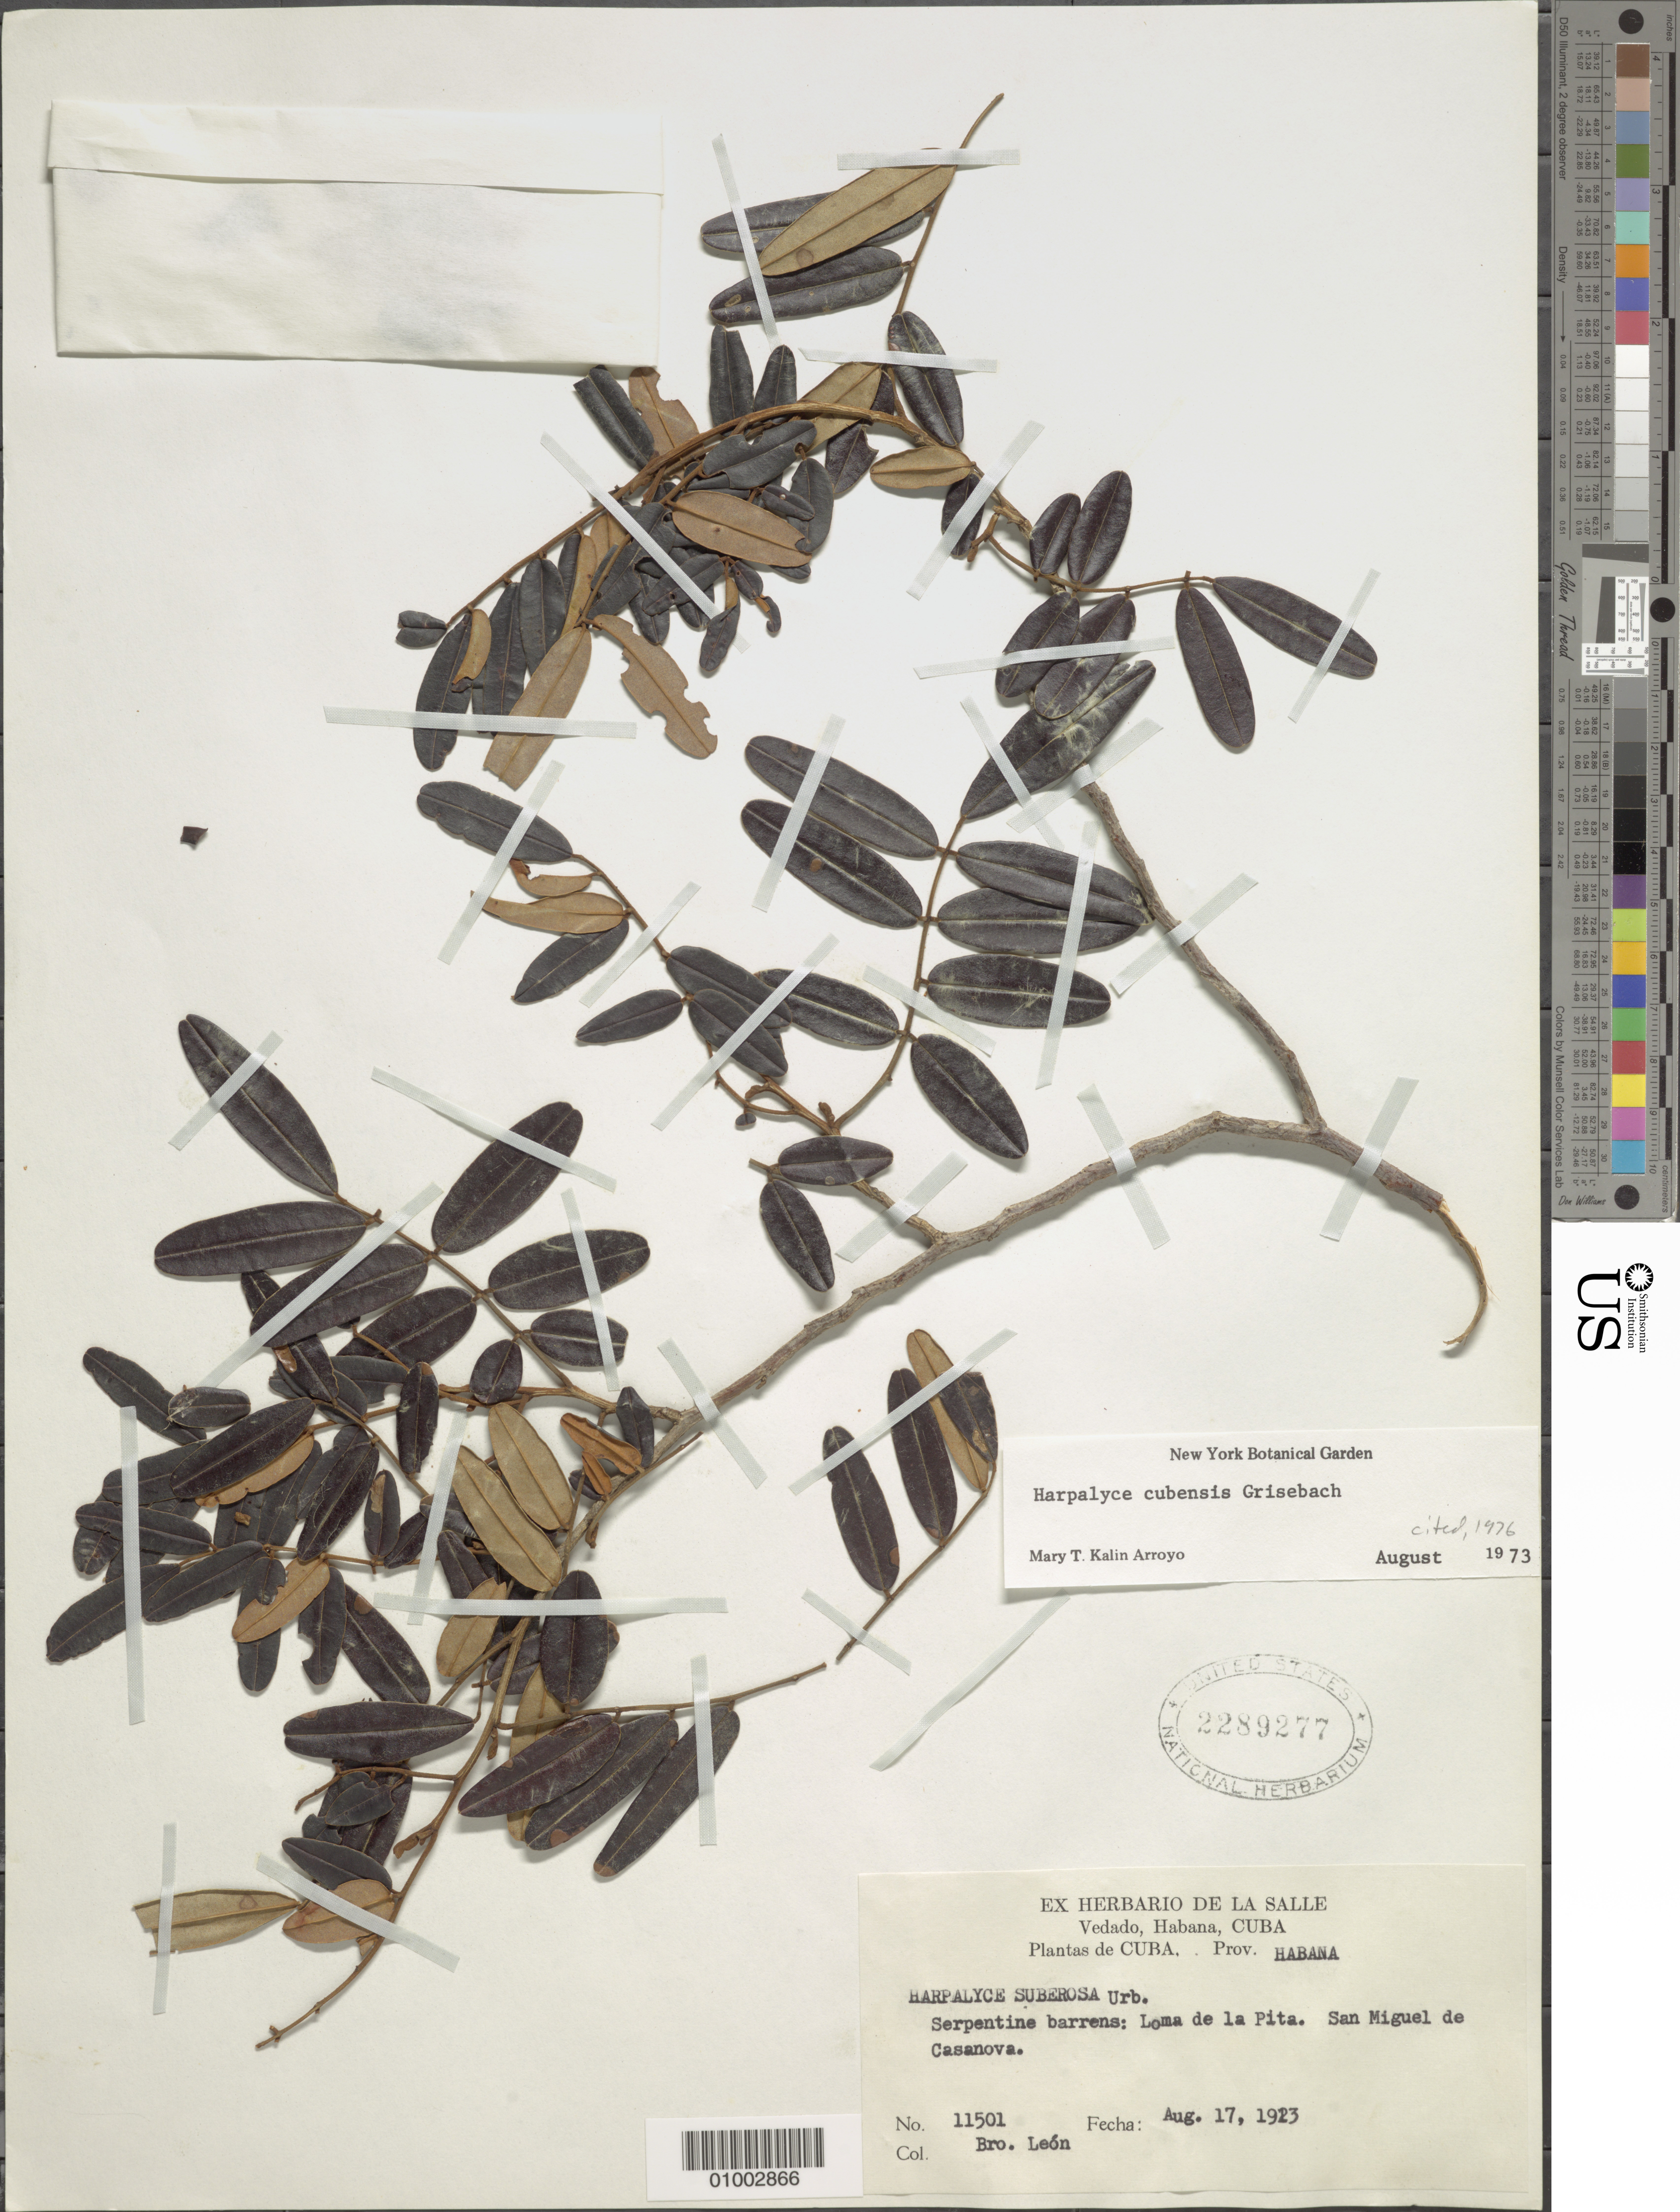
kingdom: Plantae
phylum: Tracheophyta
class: Magnoliopsida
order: Fabales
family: Fabaceae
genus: Harpalyce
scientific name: Harpalyce cubensis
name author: Griseb.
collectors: Bro. León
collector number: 11501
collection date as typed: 17 Aug 1923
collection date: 1923-08-17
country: Cuba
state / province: La Habana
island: Cuba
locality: Serpentine barrens, Loma de la Pita, San Miguel de Casanova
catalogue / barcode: US 2289277